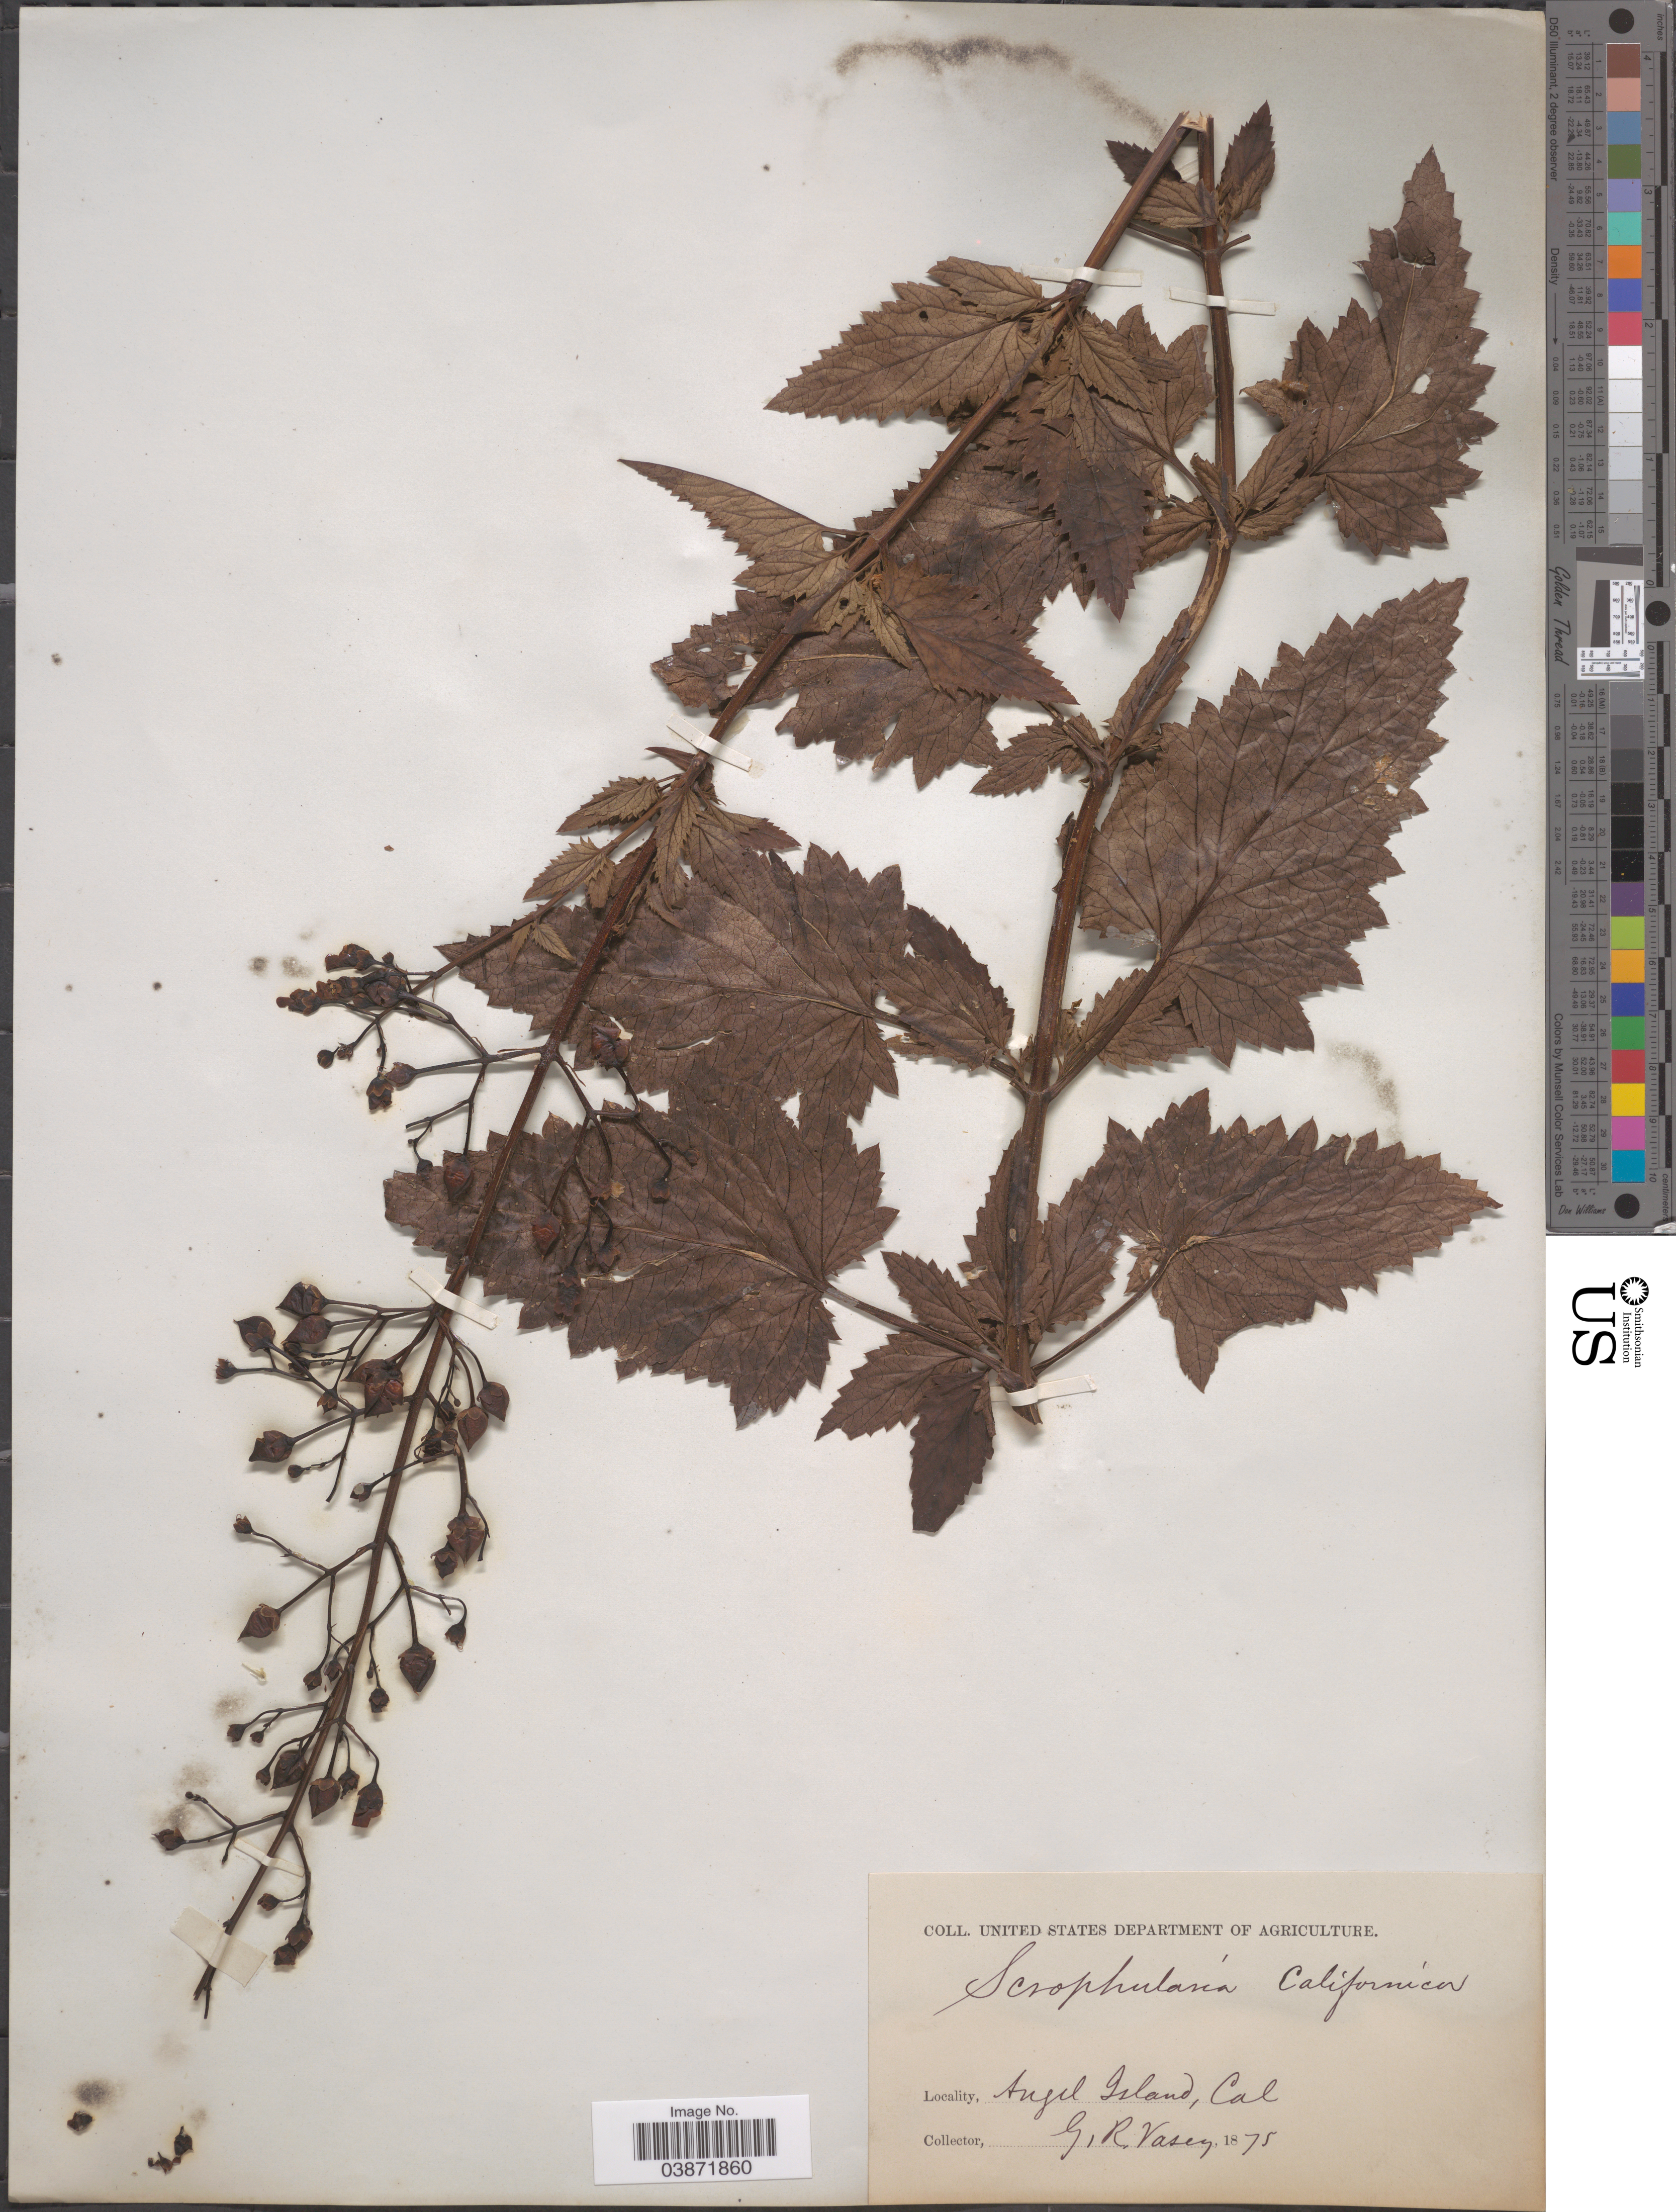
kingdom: Plantae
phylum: Tracheophyta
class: Magnoliopsida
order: Lamiales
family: Scrophulariaceae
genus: Scrophularia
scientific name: Scrophularia californica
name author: Cham. & Schltdl.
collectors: G. R. Vasey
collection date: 1875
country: United States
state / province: California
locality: Angel Island.